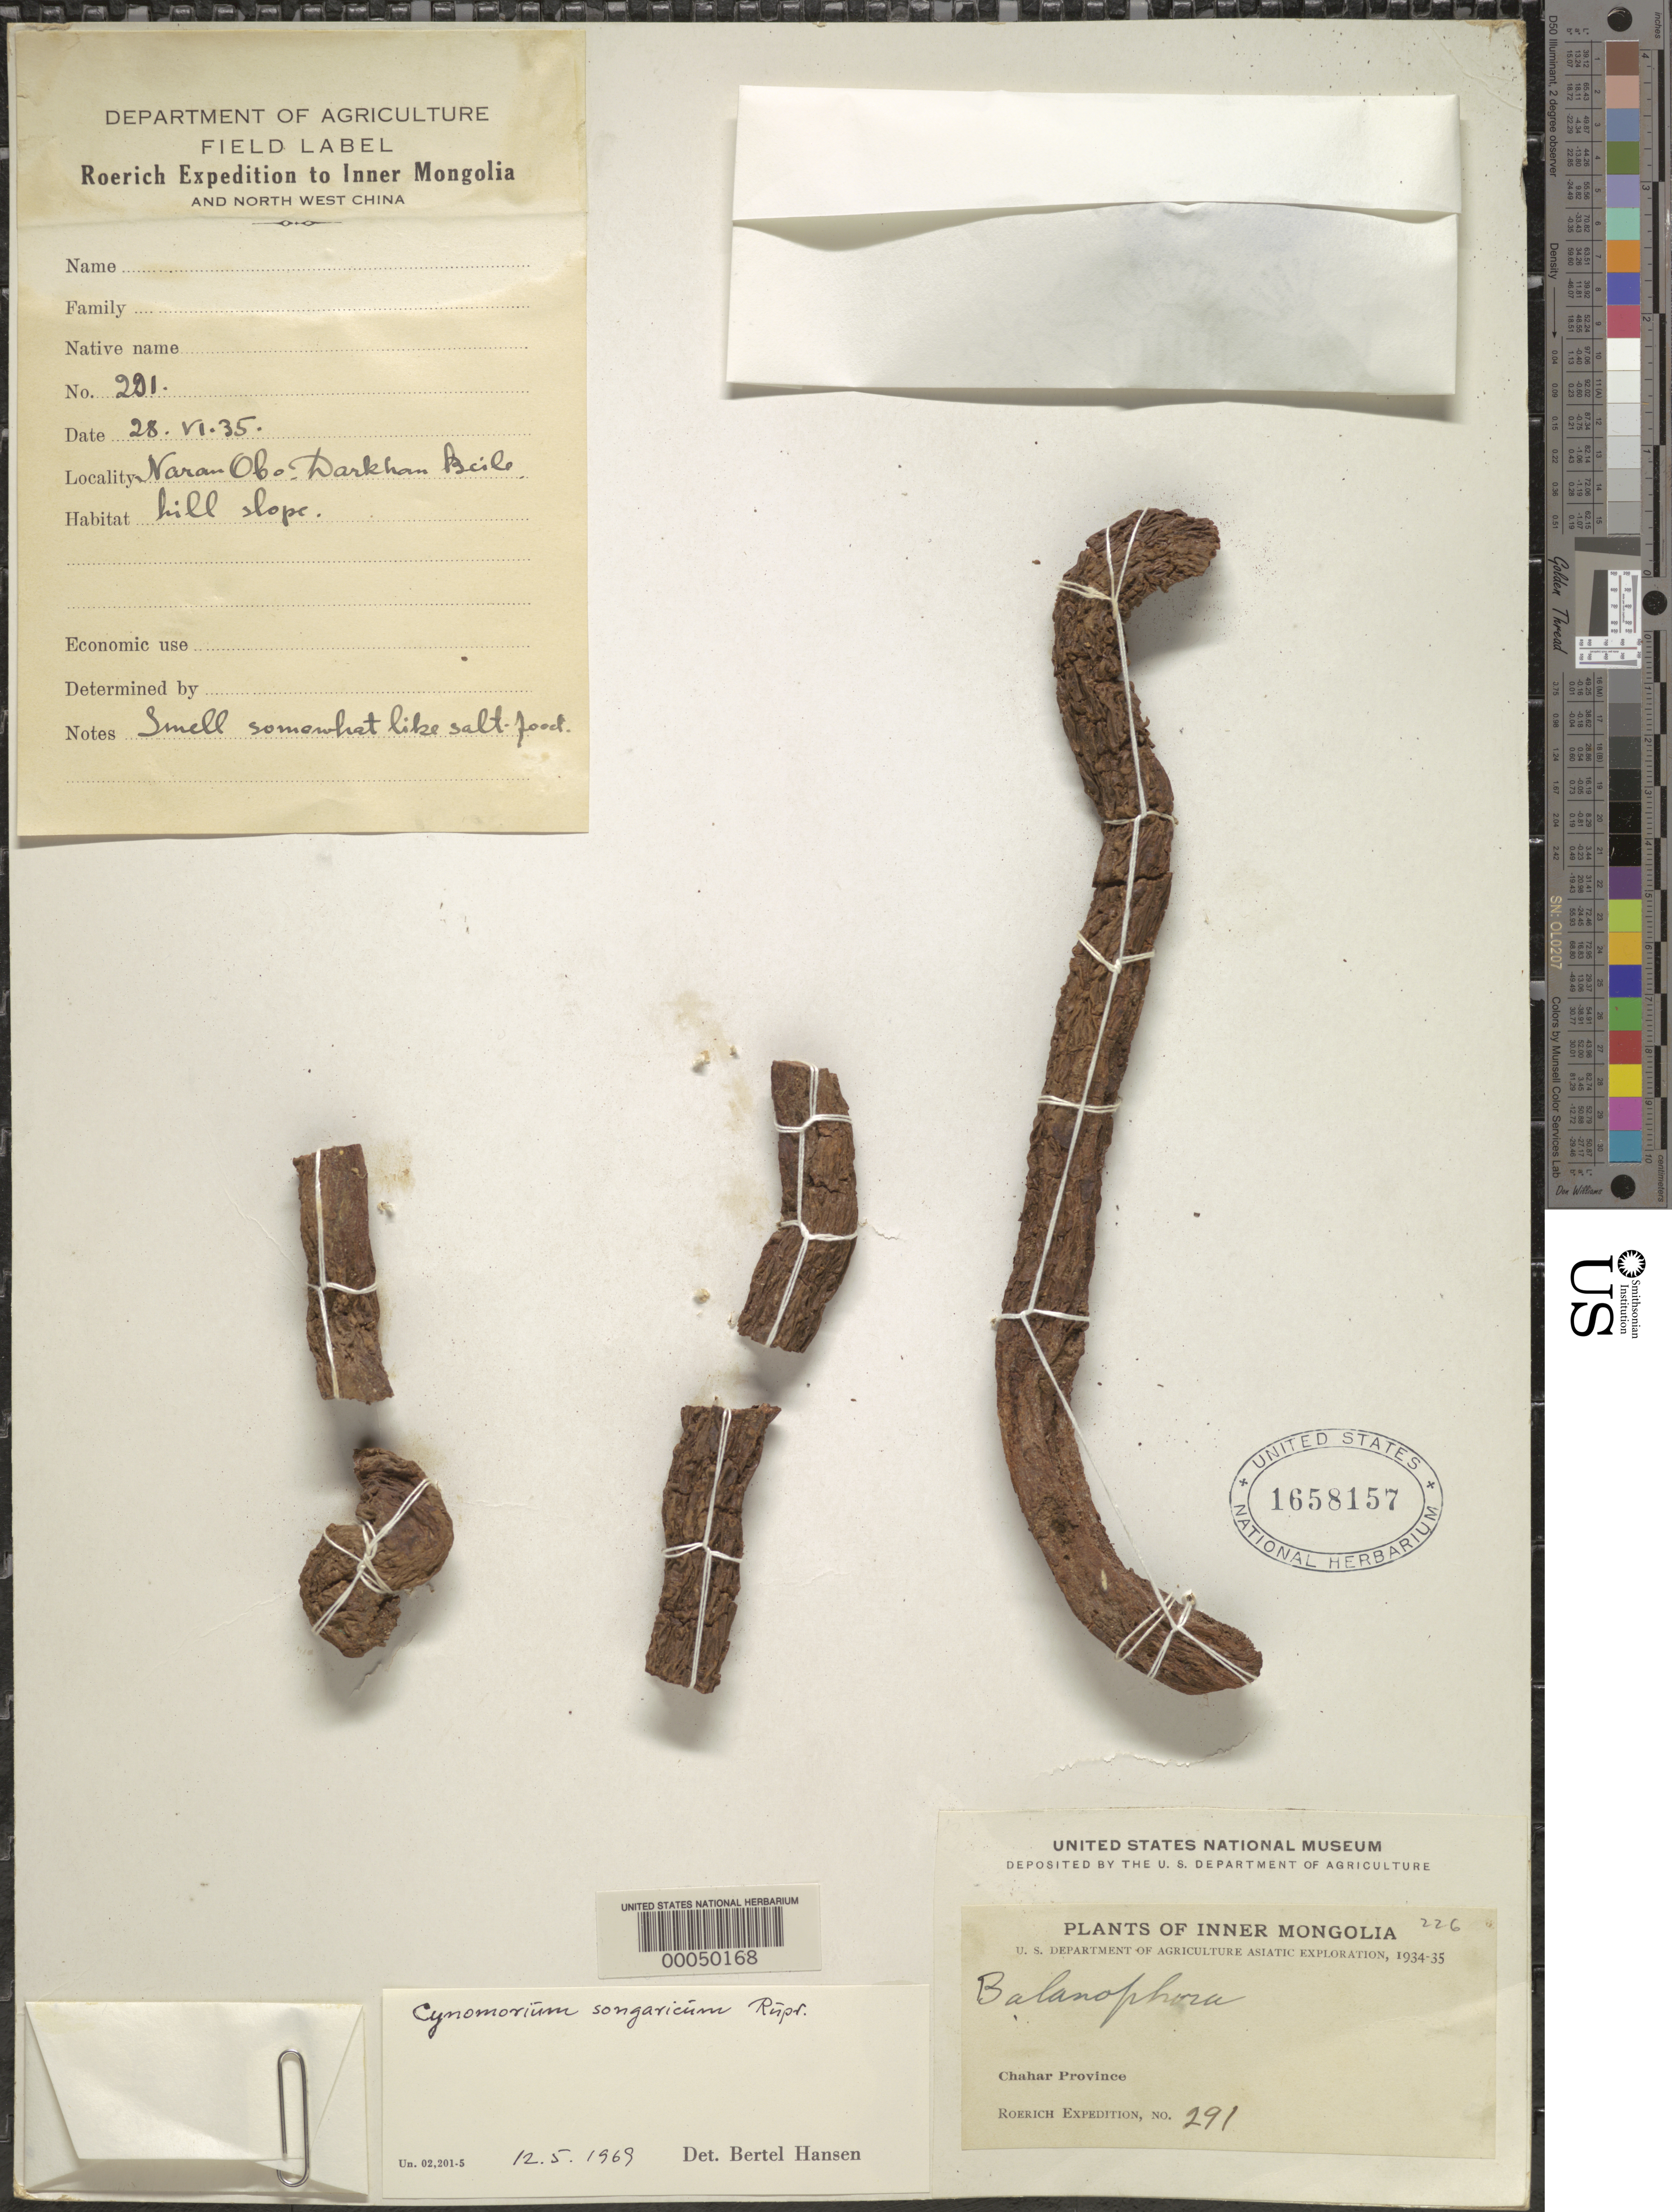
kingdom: Plantae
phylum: Tracheophyta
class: Magnoliopsida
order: Saxifragales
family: Cynomoriaceae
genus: Cynomorium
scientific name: Cynomorium songaricum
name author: Rupr.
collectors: -. Roerich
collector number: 291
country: China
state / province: Nei Monggol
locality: Chahar prov.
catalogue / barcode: US 1658157